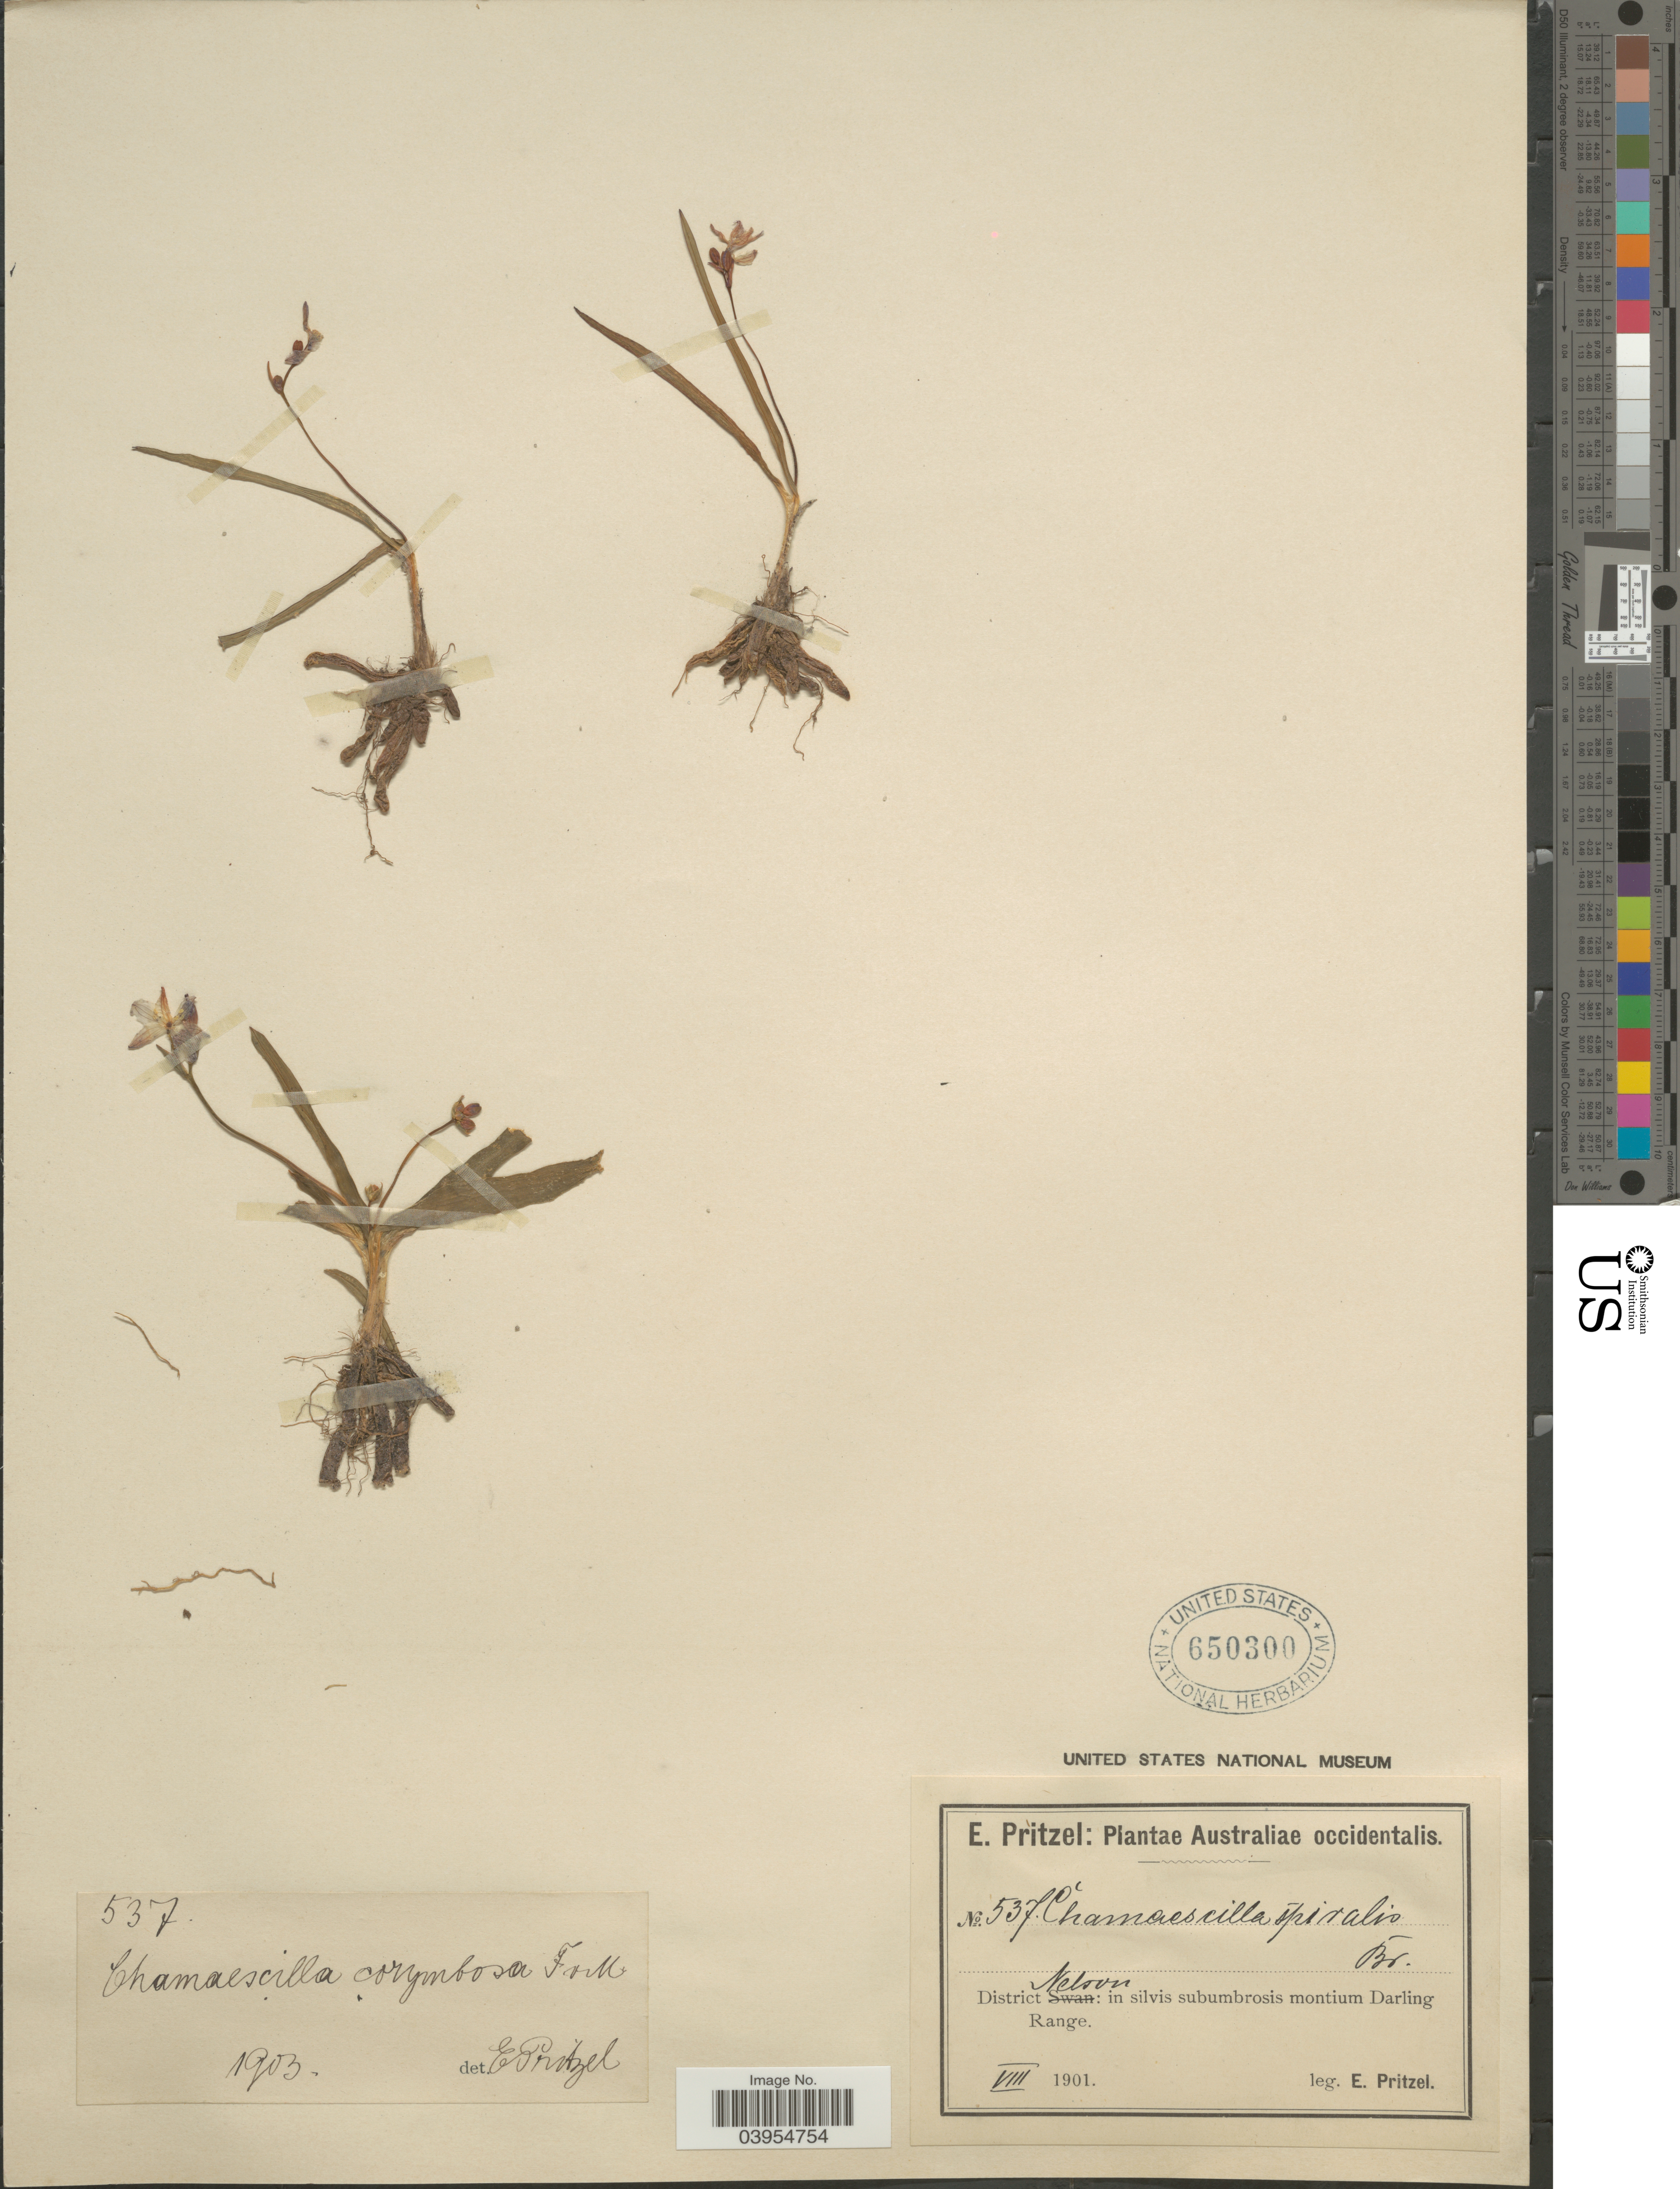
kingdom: Plantae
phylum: Tracheophyta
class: Liliopsida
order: Asparagales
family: Asphodelaceae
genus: Chamaescilla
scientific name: Chamaescilla corymbosa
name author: F. Muell.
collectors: E. G. Pritzel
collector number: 537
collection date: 1901-08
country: Australia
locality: Australiae occidentalis. District Nelson: in silvis subumbrosis montium Darling Range.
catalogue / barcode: US 650300